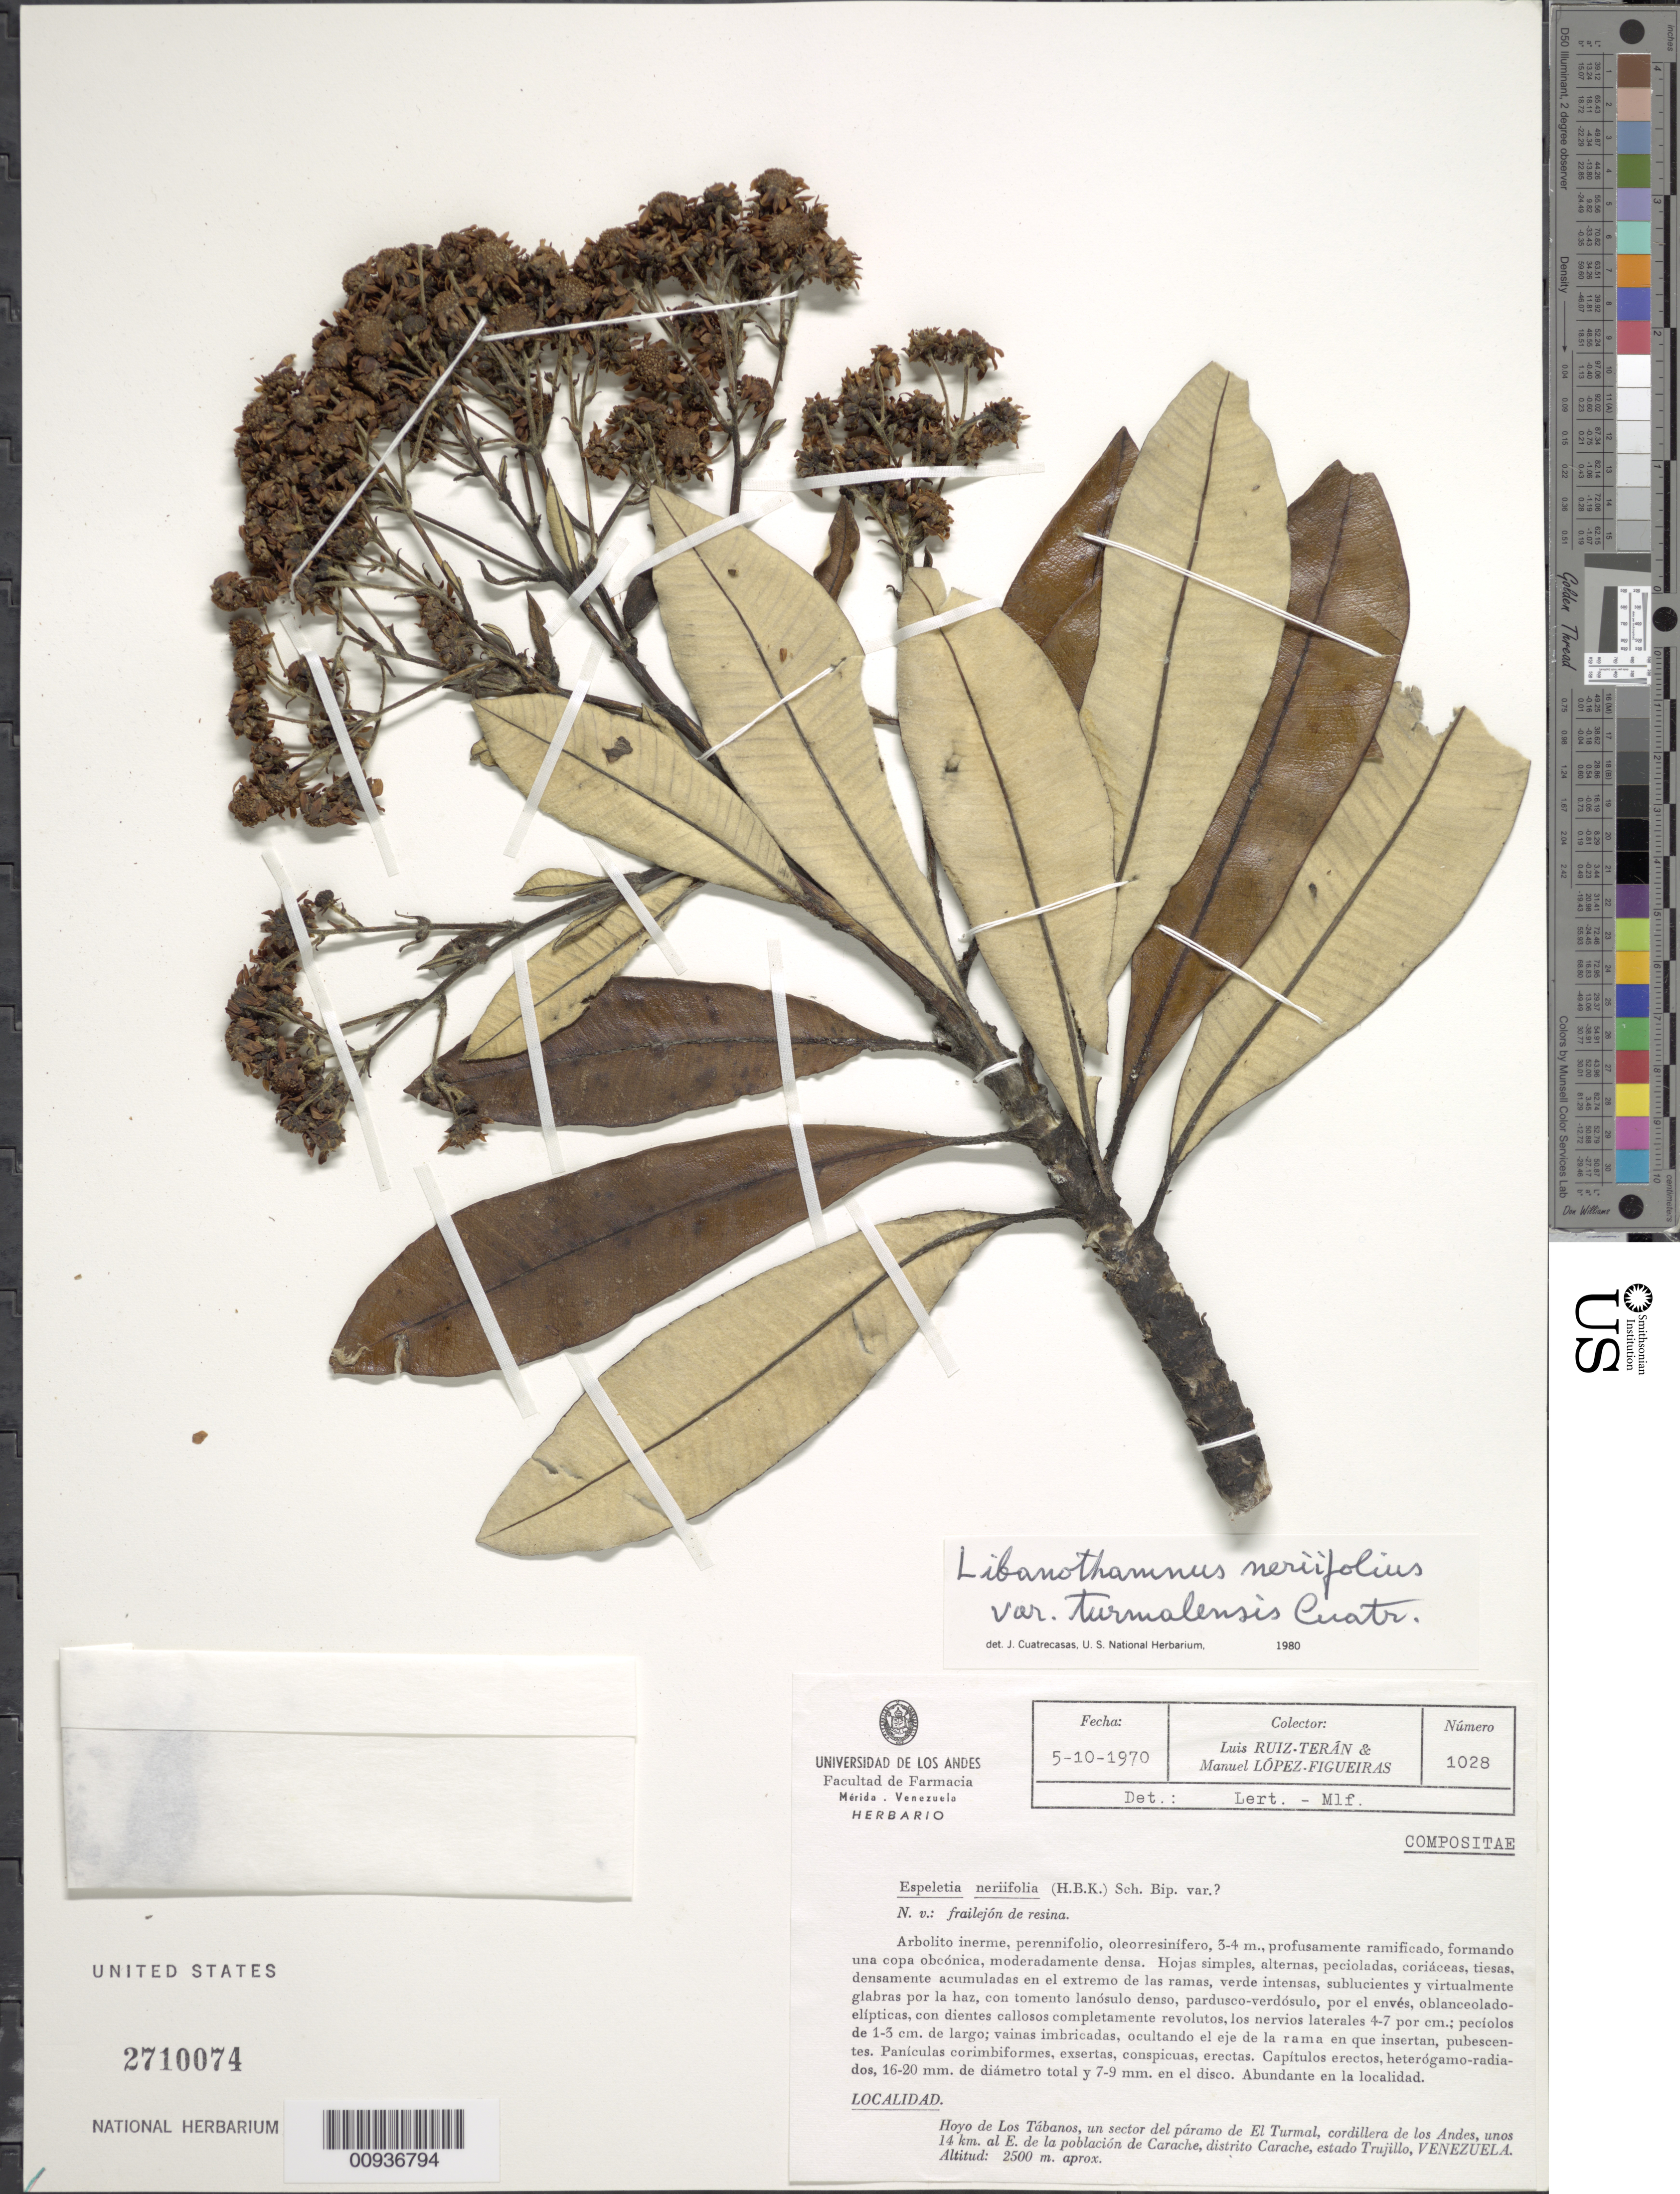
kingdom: Plantae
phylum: Tracheophyta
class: Magnoliopsida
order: Asterales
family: Asteraceae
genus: Libanothamnus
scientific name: Libanothamnus neriifolius var. turmalensis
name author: Cuatrec.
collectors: L. E. Ruíz-Terán & M. López Figueiras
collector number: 1028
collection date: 1970-10-05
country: Venezuela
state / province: Trujillo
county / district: Carache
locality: Páramo de El Turmal. Hoyo de los Tábanos, un sector del páramo de El Turmal, cordillera de los Andes, unos 14 km al E. de la población de Carache.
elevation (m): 2500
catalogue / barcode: US 2710074